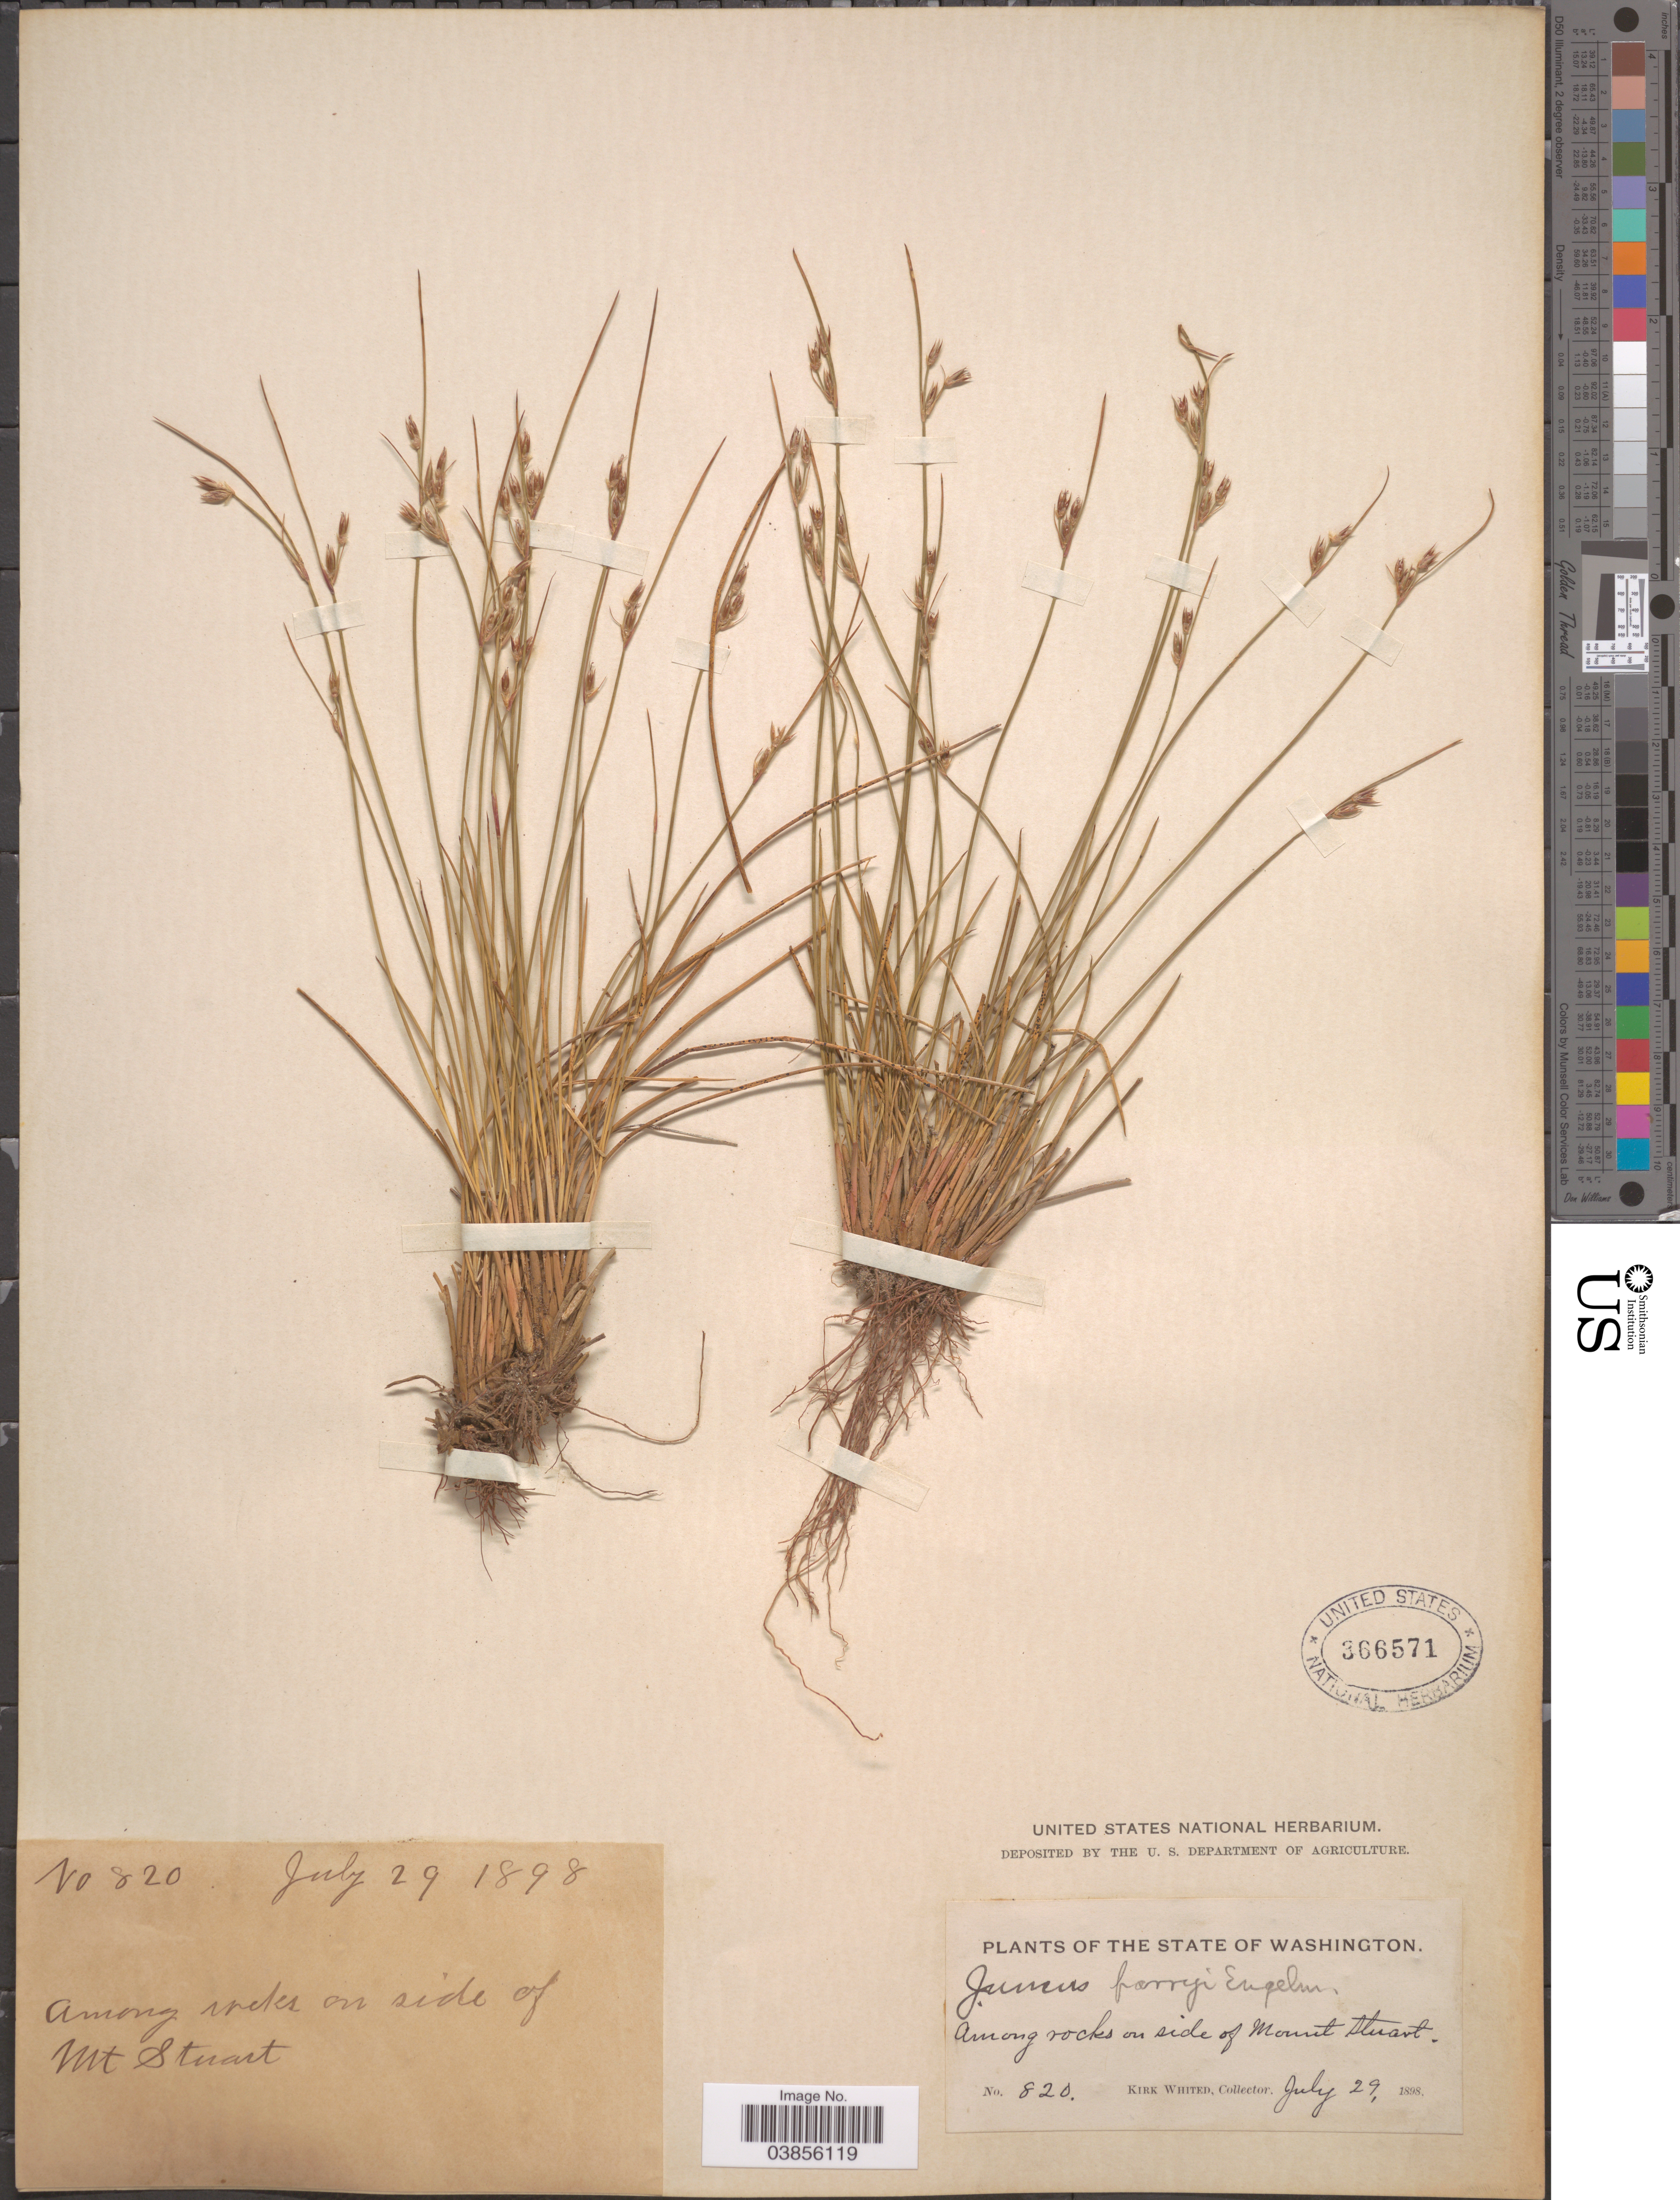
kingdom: Plantae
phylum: Tracheophyta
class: Liliopsida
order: Poales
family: Juncaceae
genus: Juncus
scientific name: Juncus parryi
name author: Engelm.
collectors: K. Whited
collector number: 820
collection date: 1898-07-29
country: United States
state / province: Washington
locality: Among rocks on side of Mount Stuart.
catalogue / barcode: US 366571